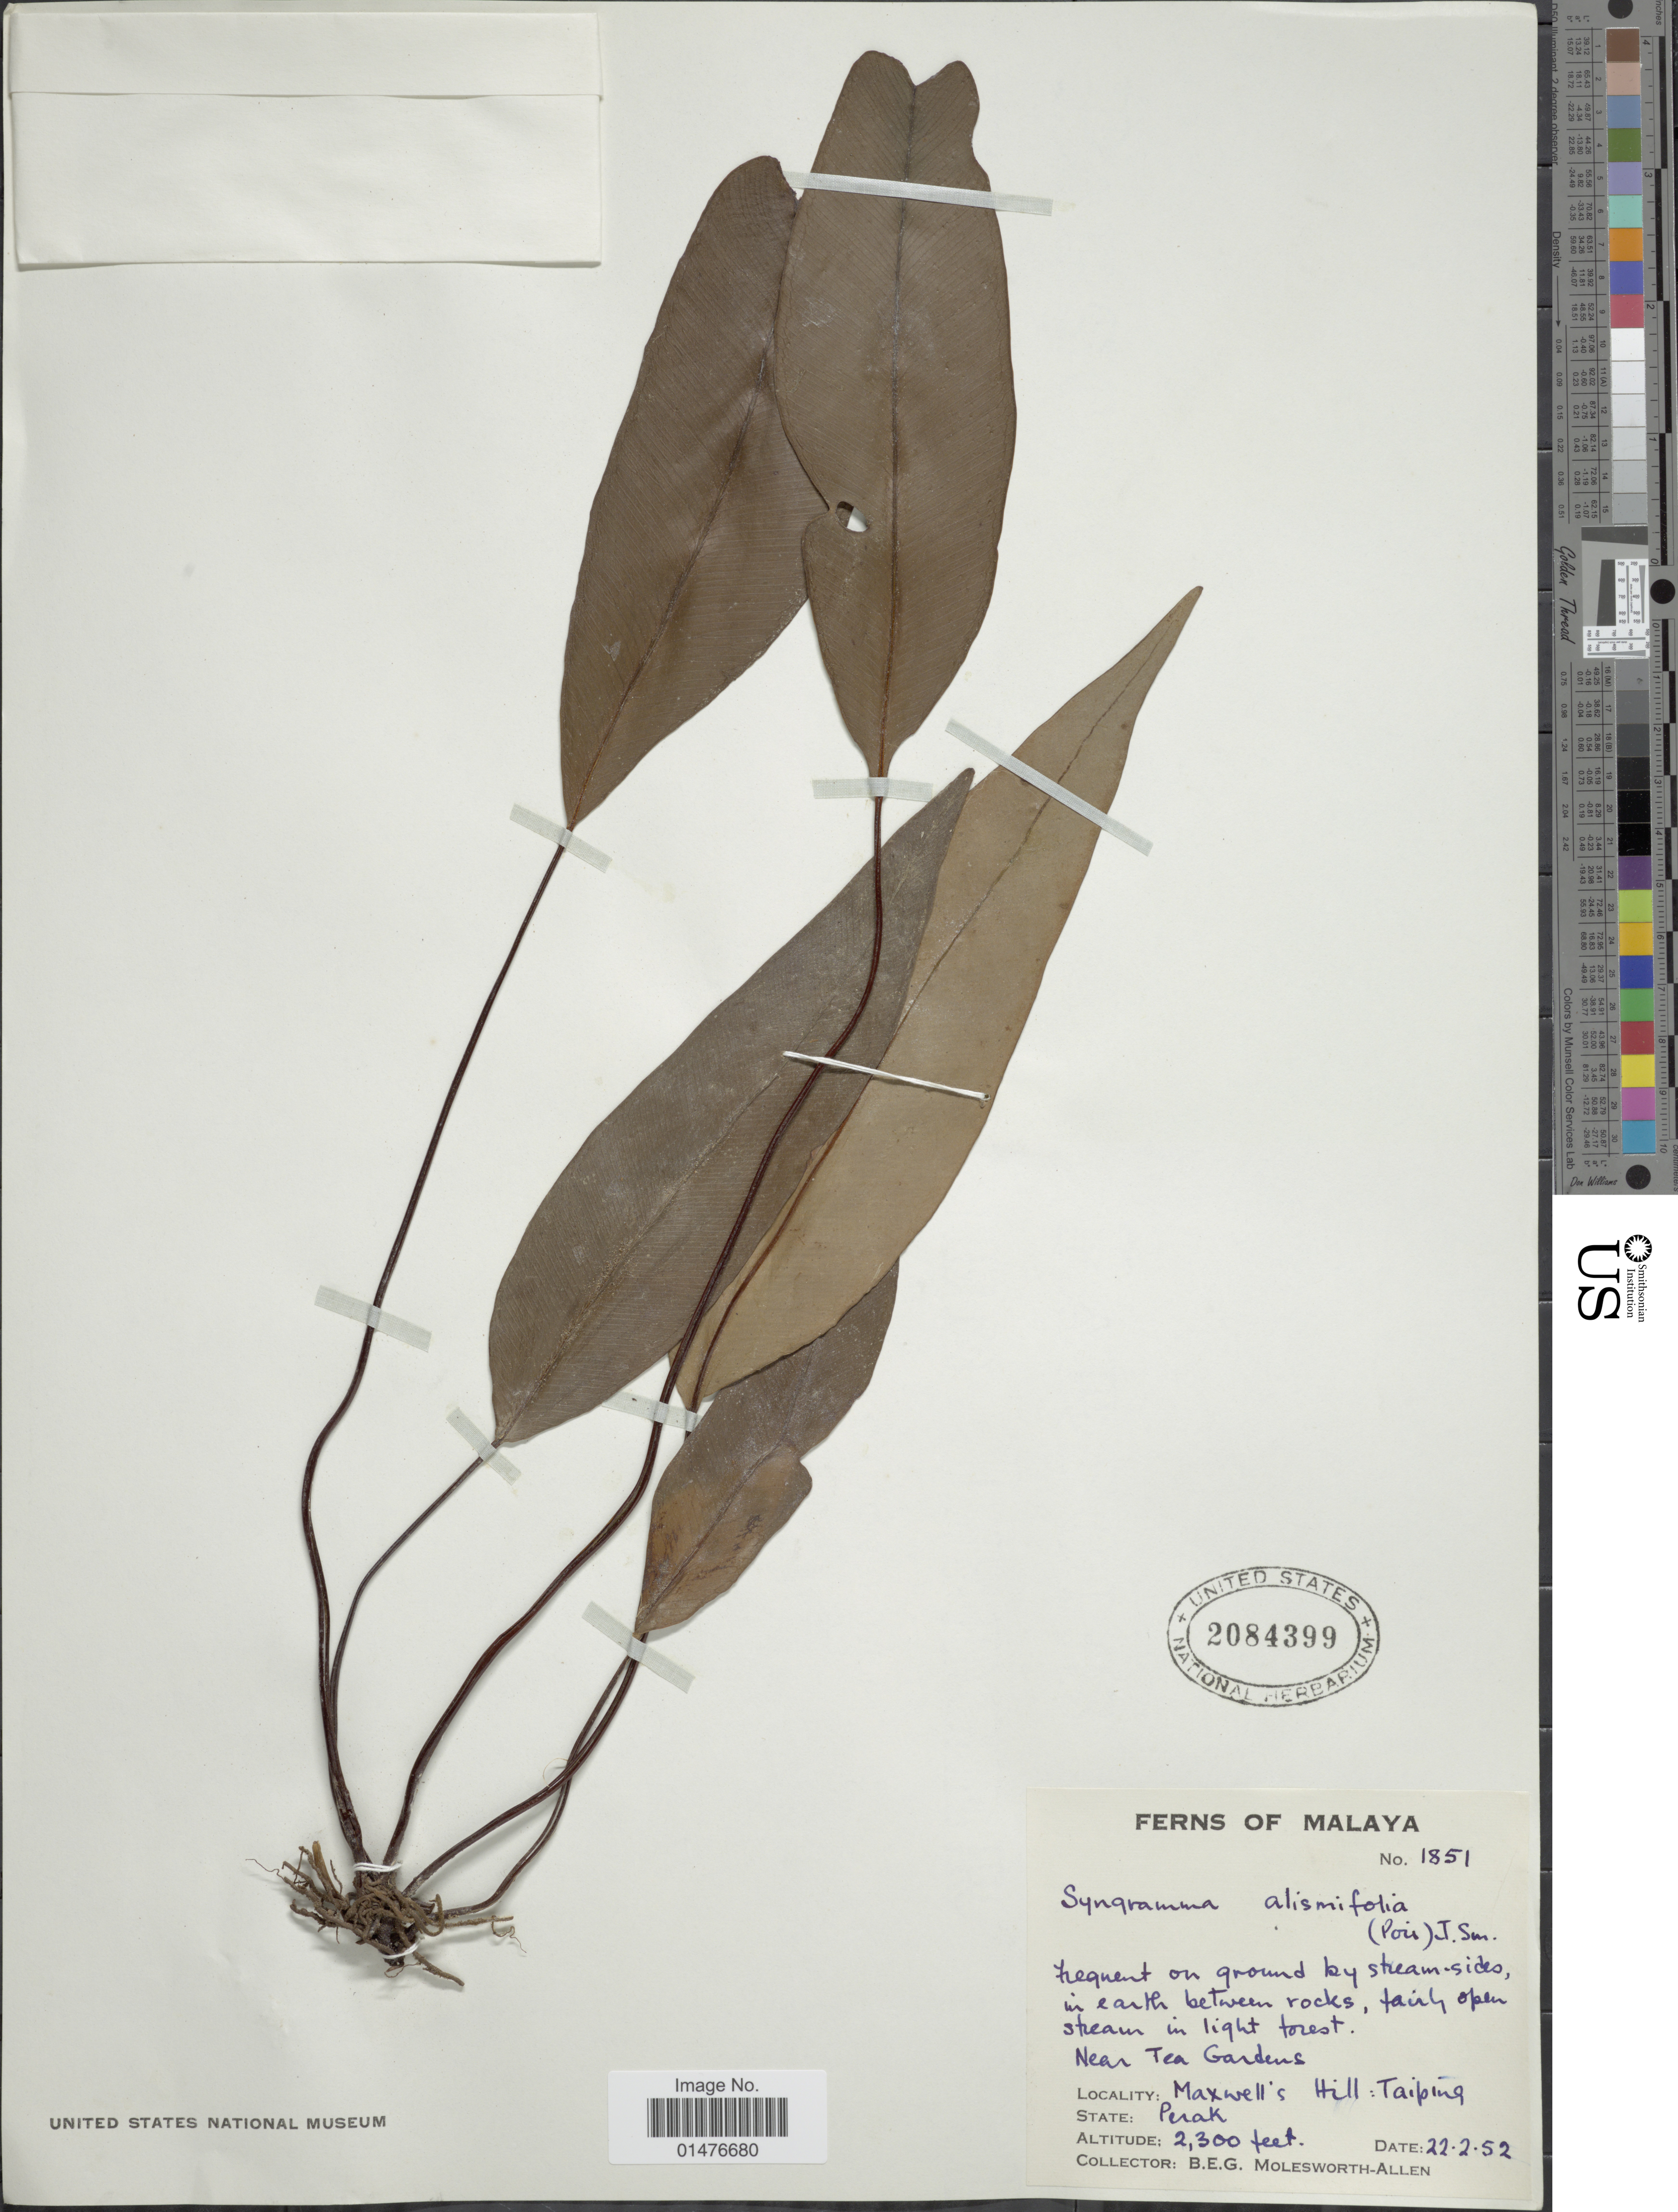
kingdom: Plantae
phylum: Tracheophyta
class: Polypodiopsida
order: Polypodiales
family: Pteridaceae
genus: Syngramma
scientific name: Syngramma alismifolia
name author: (C. Presl) J. Sm.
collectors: B. E. G. Molesworth-Allen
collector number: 1851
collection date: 1952-02-22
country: Malaysia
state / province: Perak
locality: Malaya, Maxwell's hill : Taiping, Perak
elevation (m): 701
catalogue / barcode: US 2084399